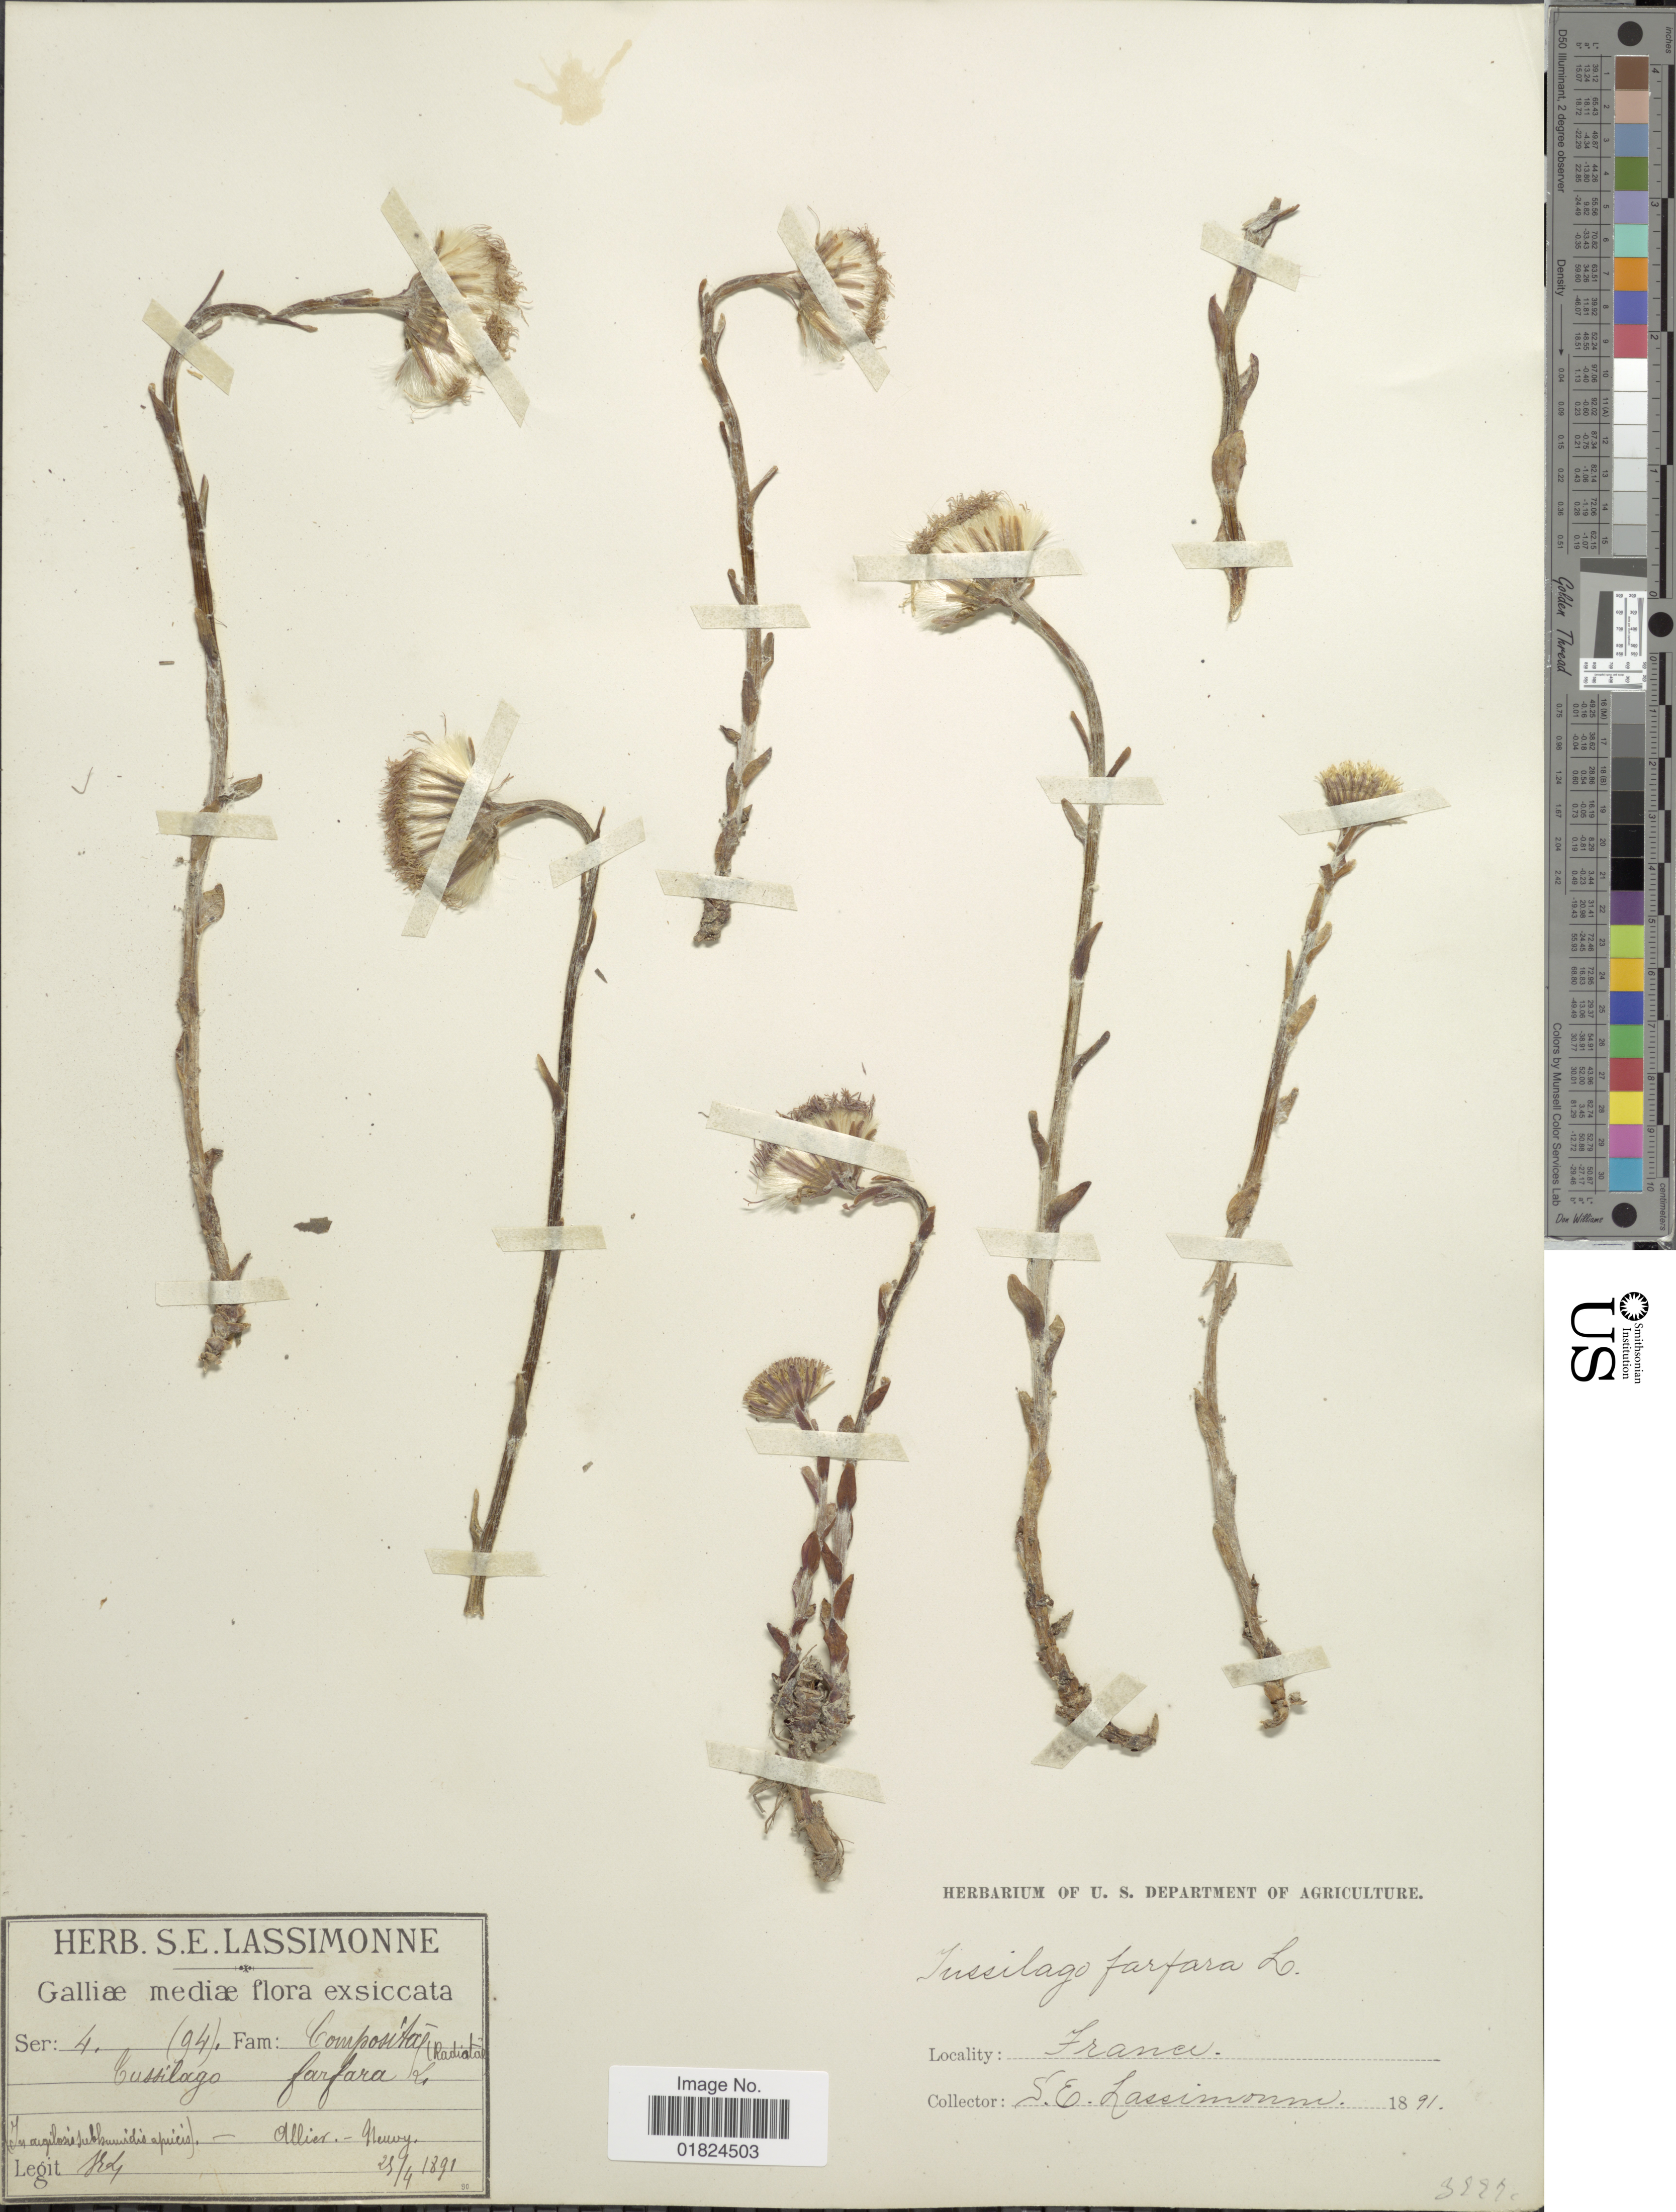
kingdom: Plantae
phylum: Tracheophyta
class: Magnoliopsida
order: Asterales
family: Asteraceae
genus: Tussilago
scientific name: Tussilago farfara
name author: L.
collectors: S. Lassimonne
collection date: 1891-04-28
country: France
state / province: Auvergne-Rhône-Alpes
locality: Galliæ mediæ [Central France]. In argilosis sub humidis apricis [In clay under open wetland]. Allier - Neuvy.